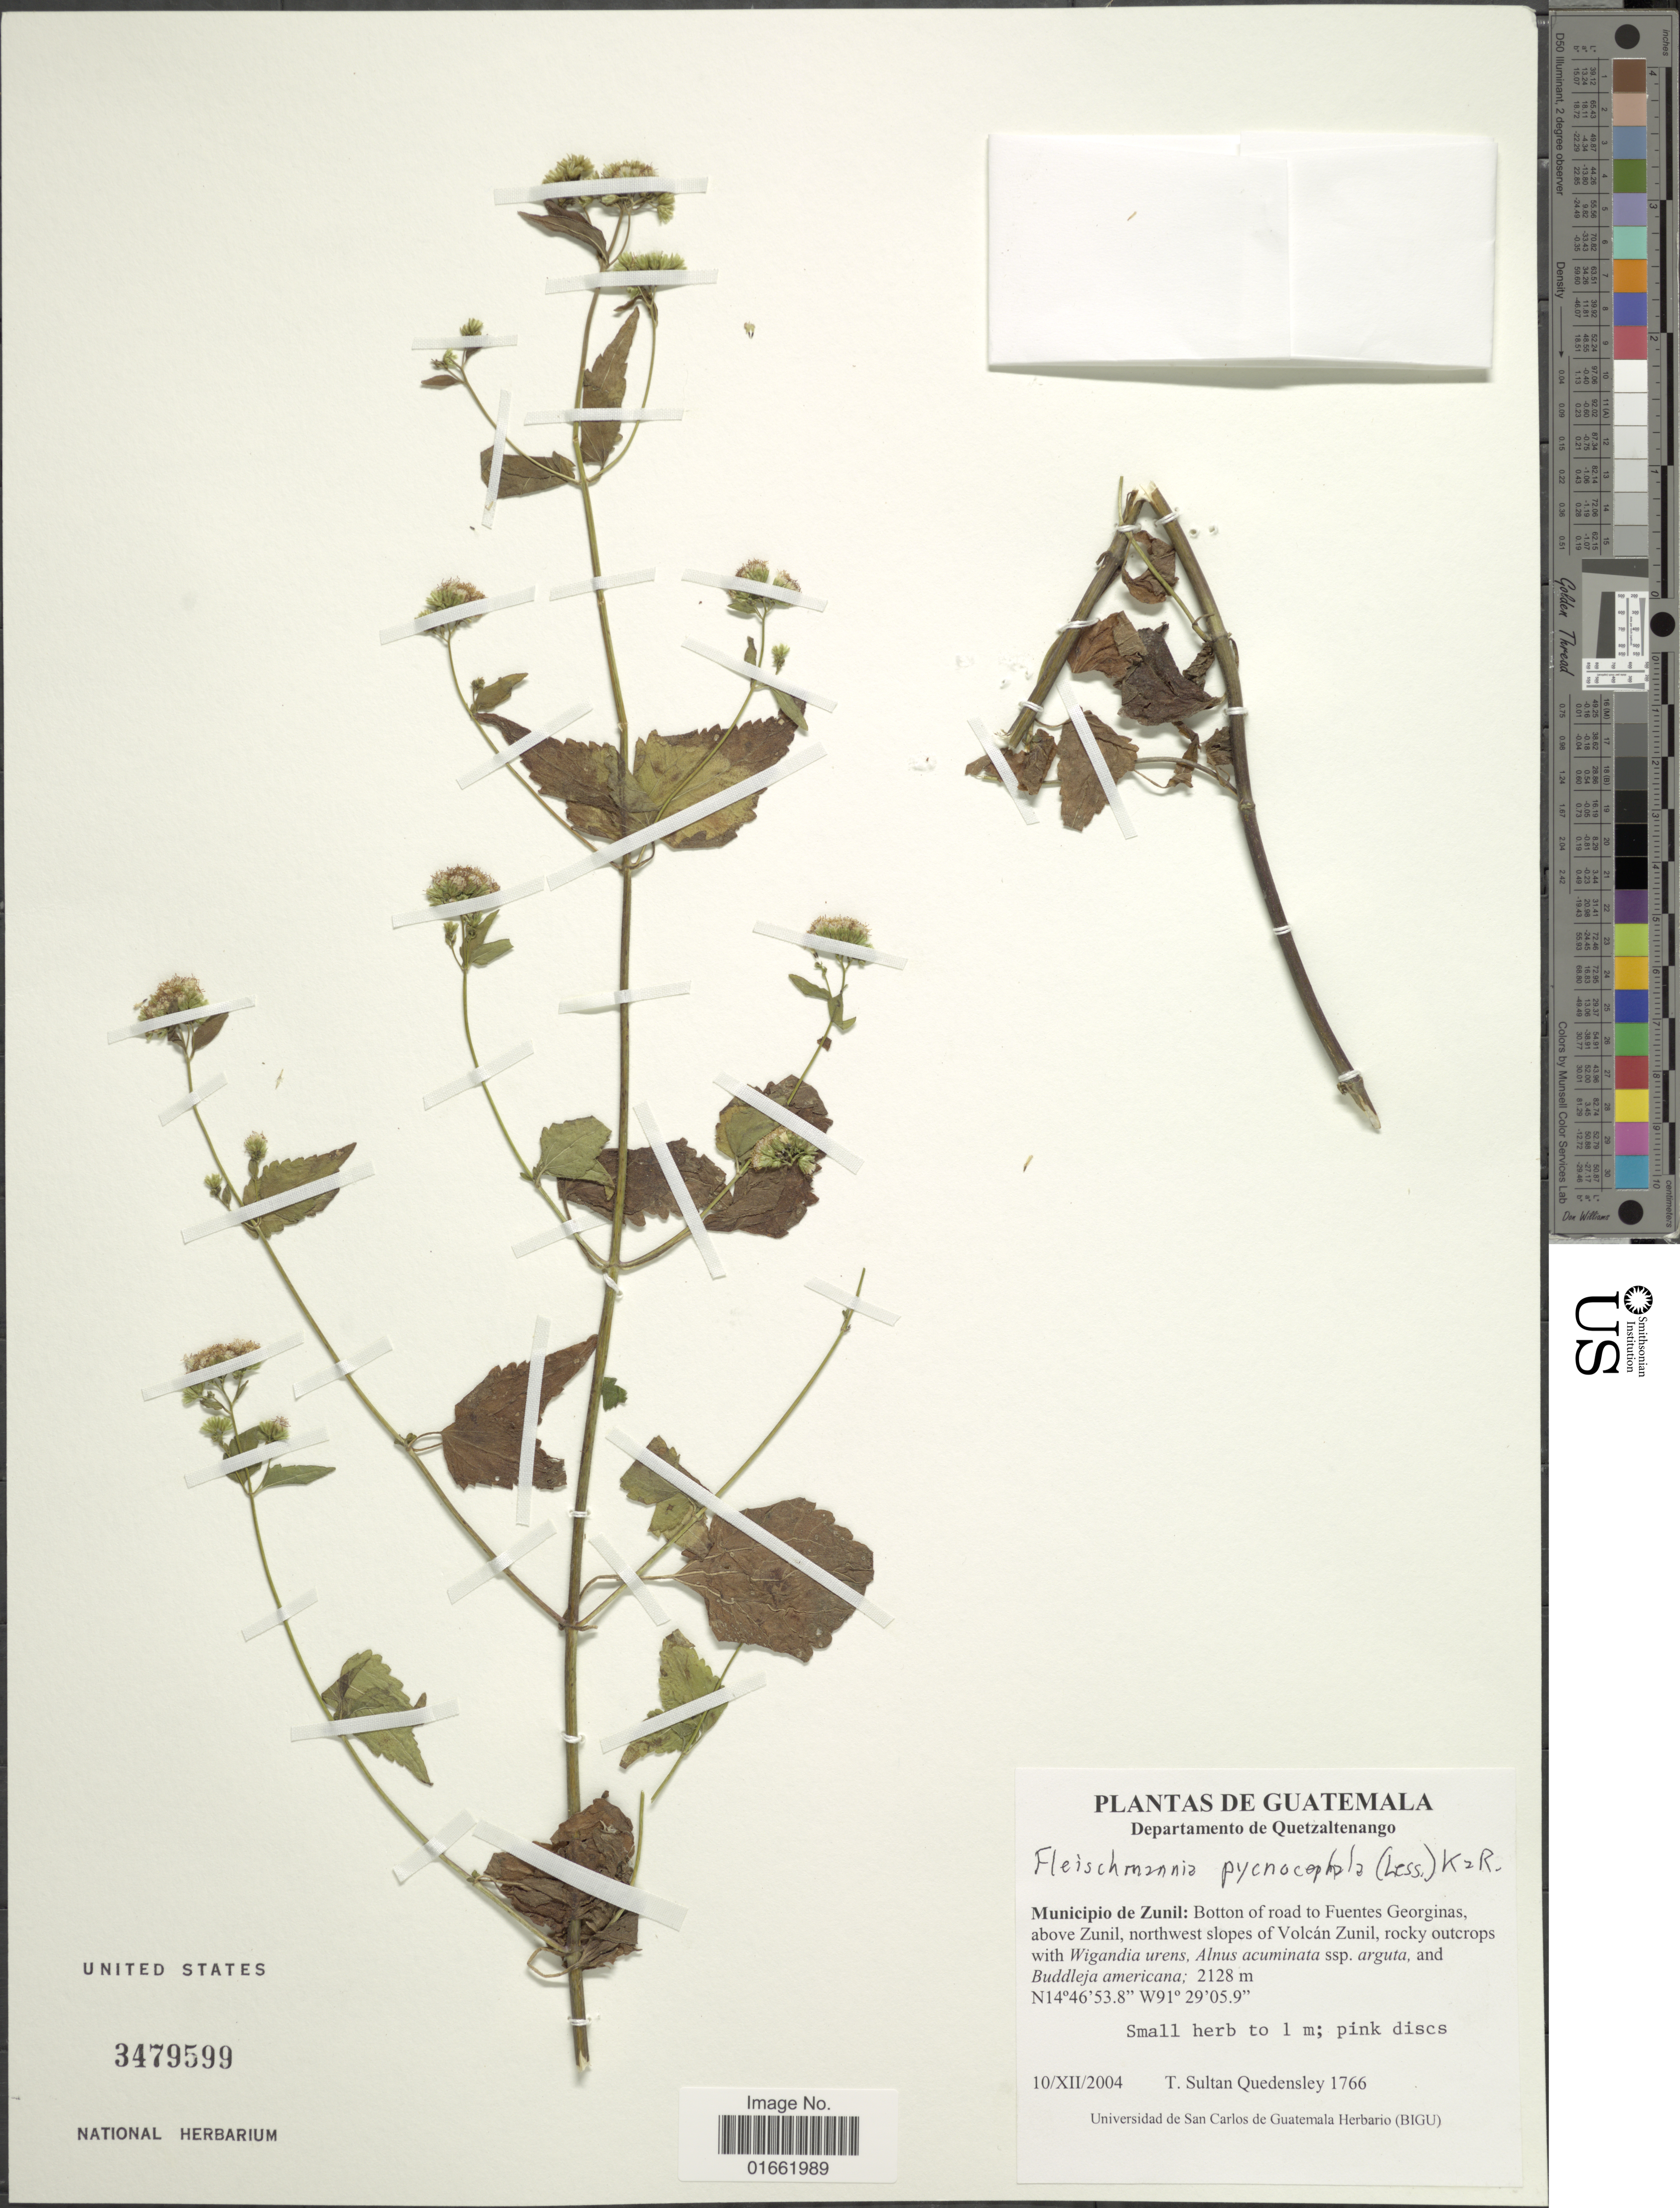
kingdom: Plantae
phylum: Tracheophyta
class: Magnoliopsida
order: Asterales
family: Asteraceae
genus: Fleischmannia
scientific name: Fleischmannia pycnocephala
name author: (Less.) R.M. King & H. Rob.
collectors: T. S. Quedensley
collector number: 1766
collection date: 2004-12-10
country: Guatemala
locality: Departamento de Quetzaltenango. Municipio de Zunil: Botton of road to Fuentes Georginas, above Zunil, northwest slopes of Volcán Zunil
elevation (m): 2125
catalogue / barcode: US 3479599